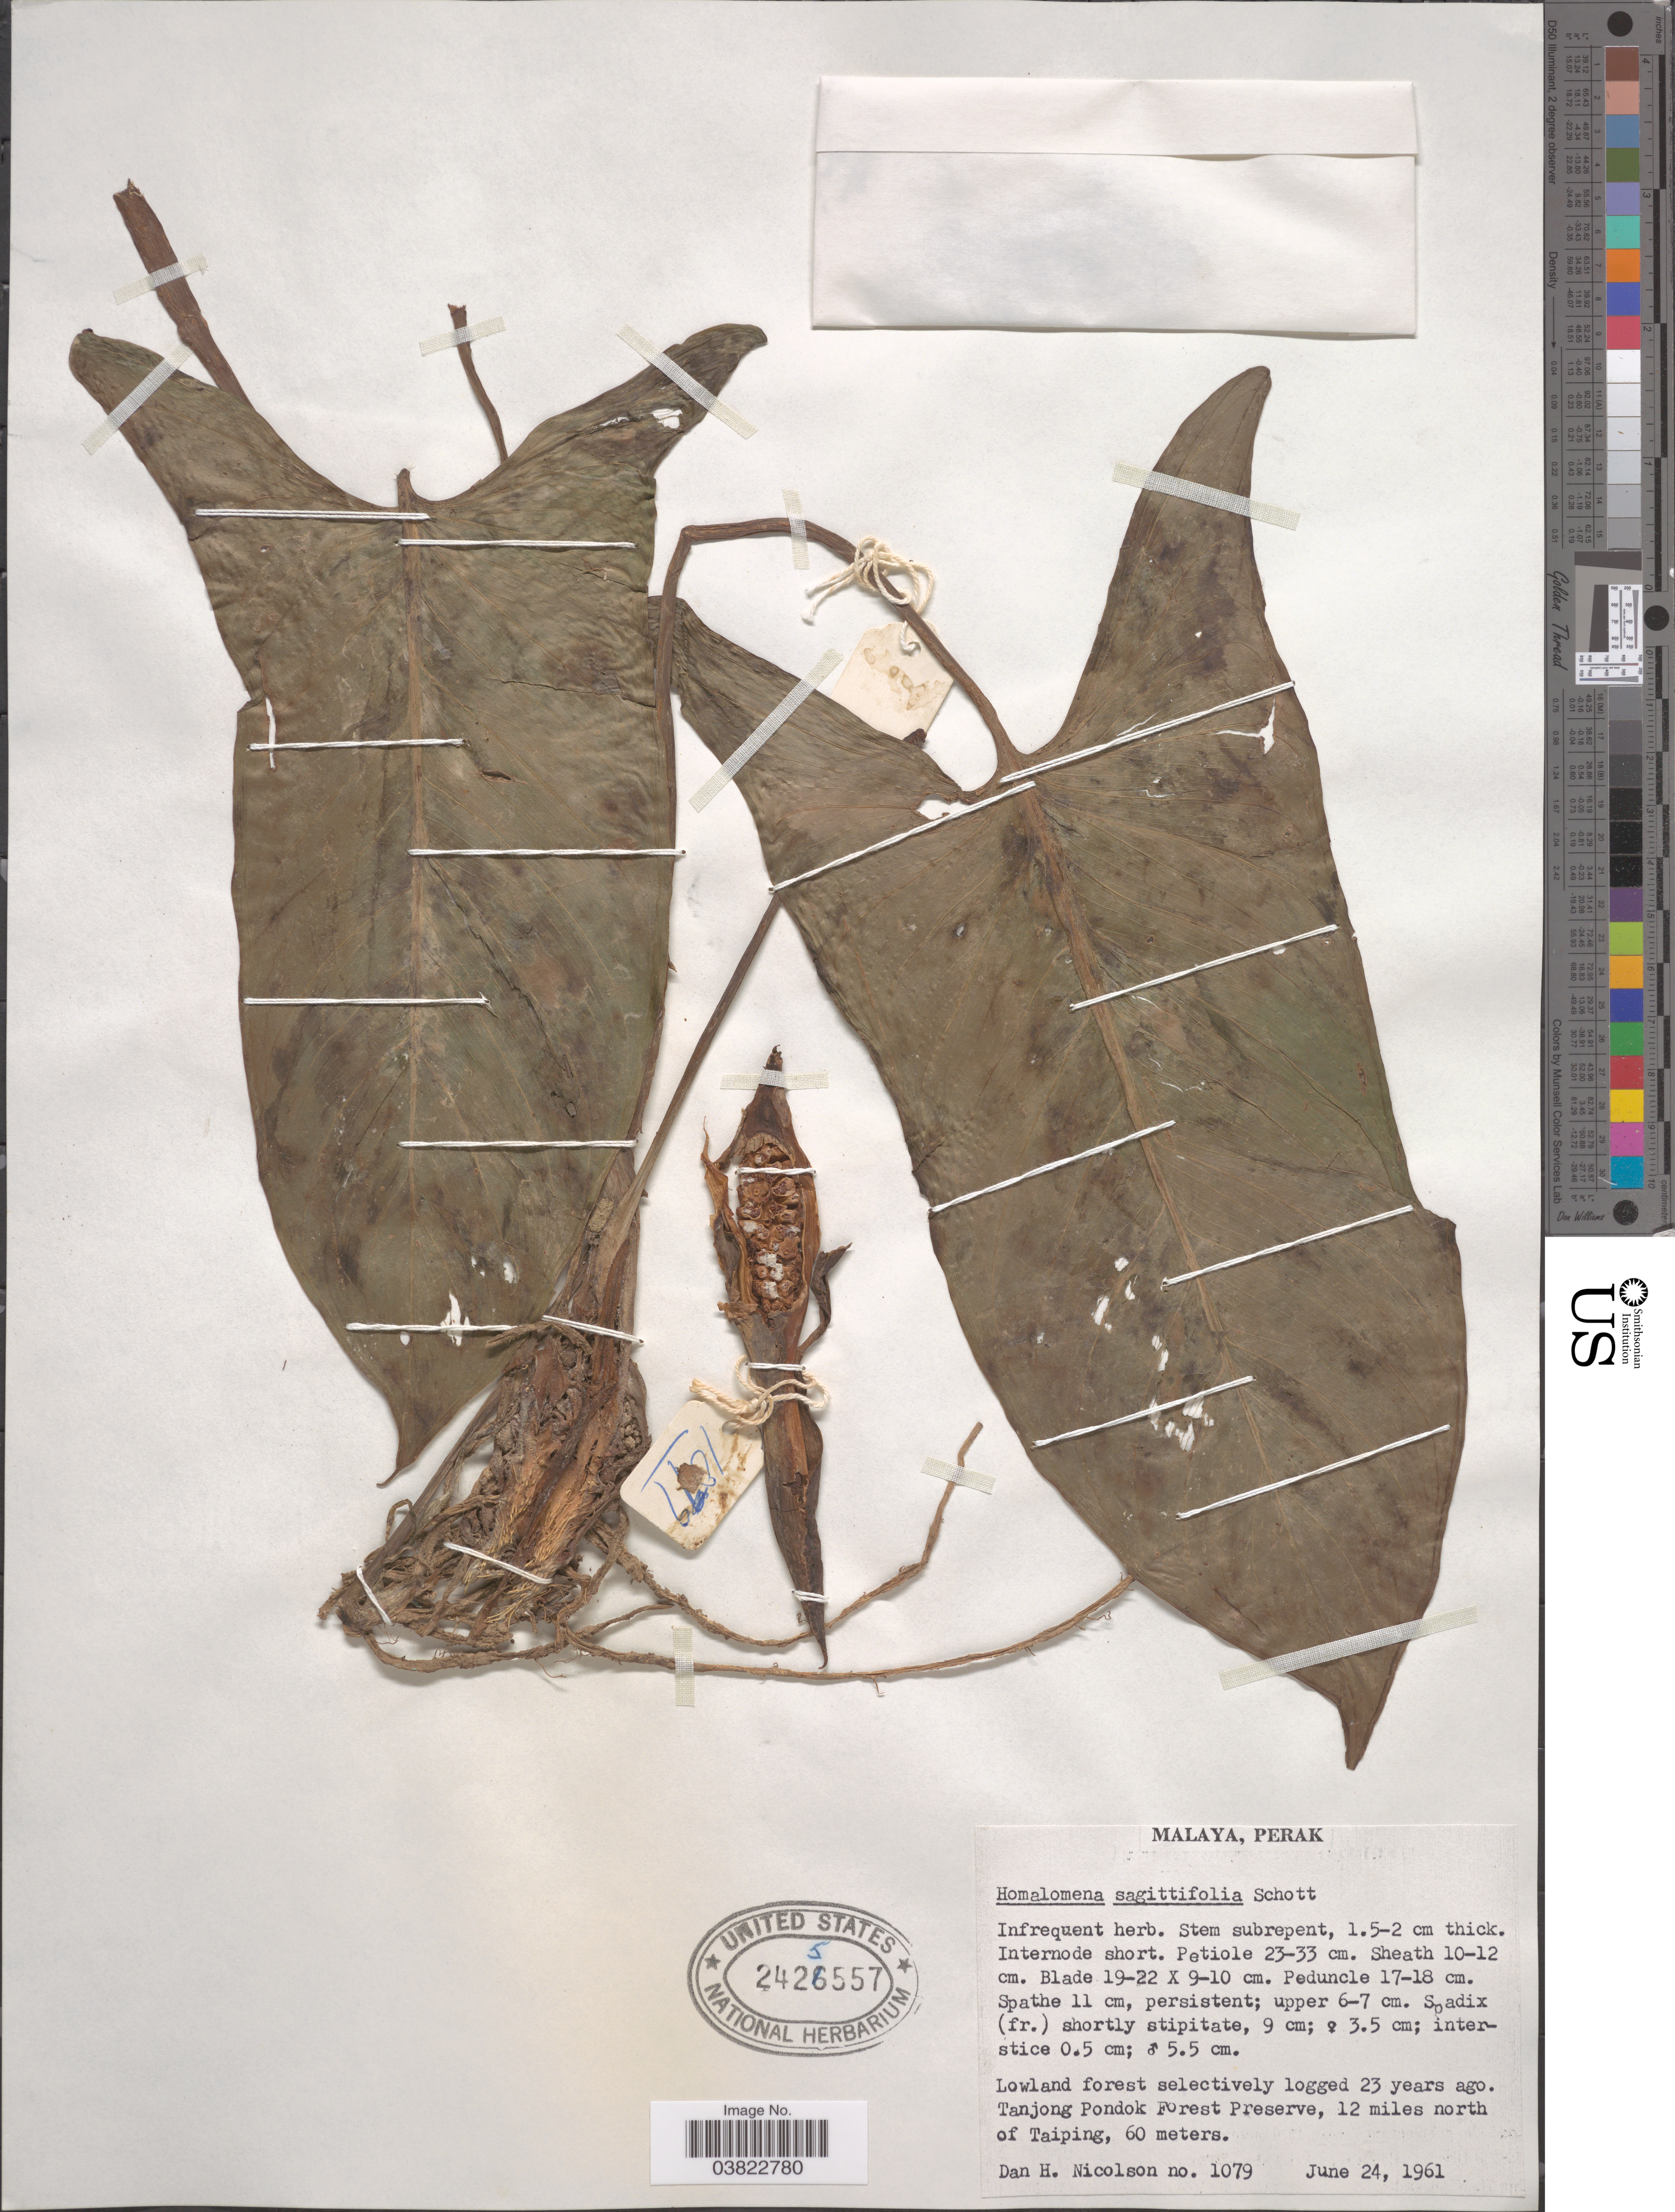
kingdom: Plantae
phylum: Tracheophyta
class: Liliopsida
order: Alismatales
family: Araceae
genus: Homalomena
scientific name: Homalomena sagittifolia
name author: Jungh. ex Schott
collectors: D. H. Nicolson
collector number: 1079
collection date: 1961-06-24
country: Malaysia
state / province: Perak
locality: Malaya. Tanjong Pondok Forest Preserve, 12 miles north of Taiping.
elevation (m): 60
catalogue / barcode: US 2425557